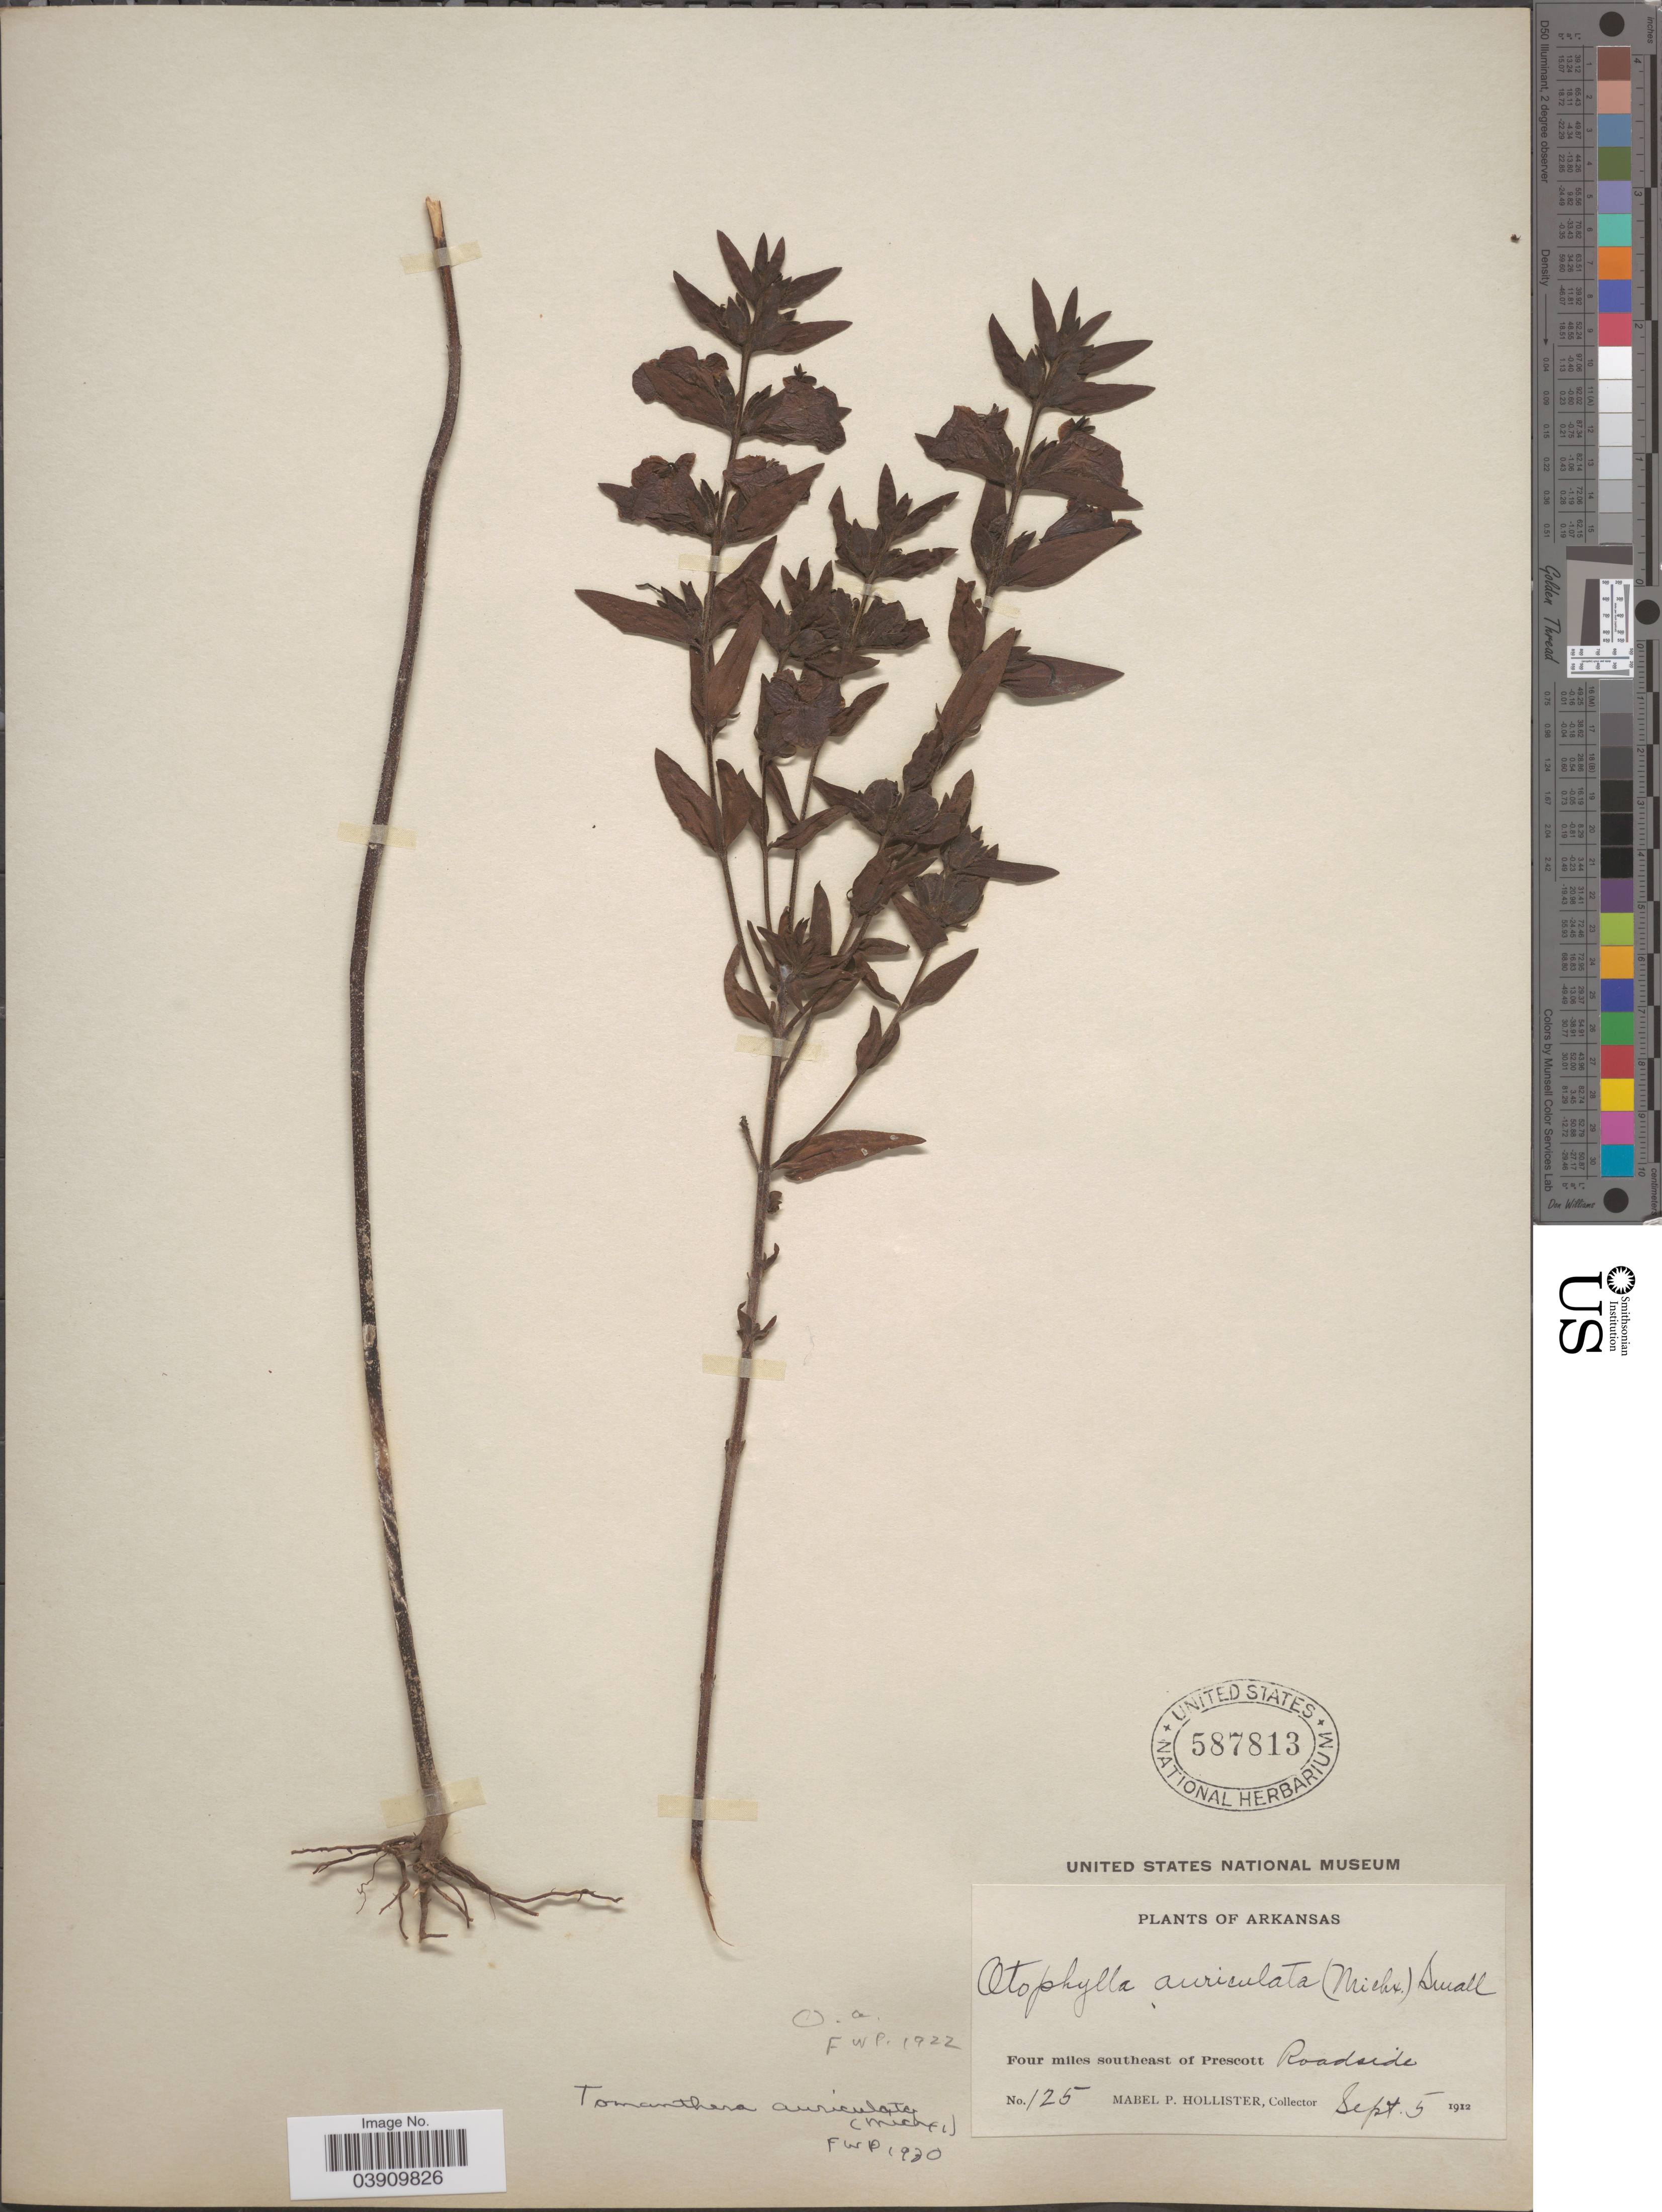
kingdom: Plantae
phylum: Tracheophyta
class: Magnoliopsida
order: Lamiales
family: Orobanchaceae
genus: Tomanthera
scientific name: Tomanthera auriculata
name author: (Michx.) Raf.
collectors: M. Hollister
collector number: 125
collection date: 1912-09-05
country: United States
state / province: Arkansas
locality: Four miles southeast of Prescott. Roadside.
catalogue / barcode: US 587813